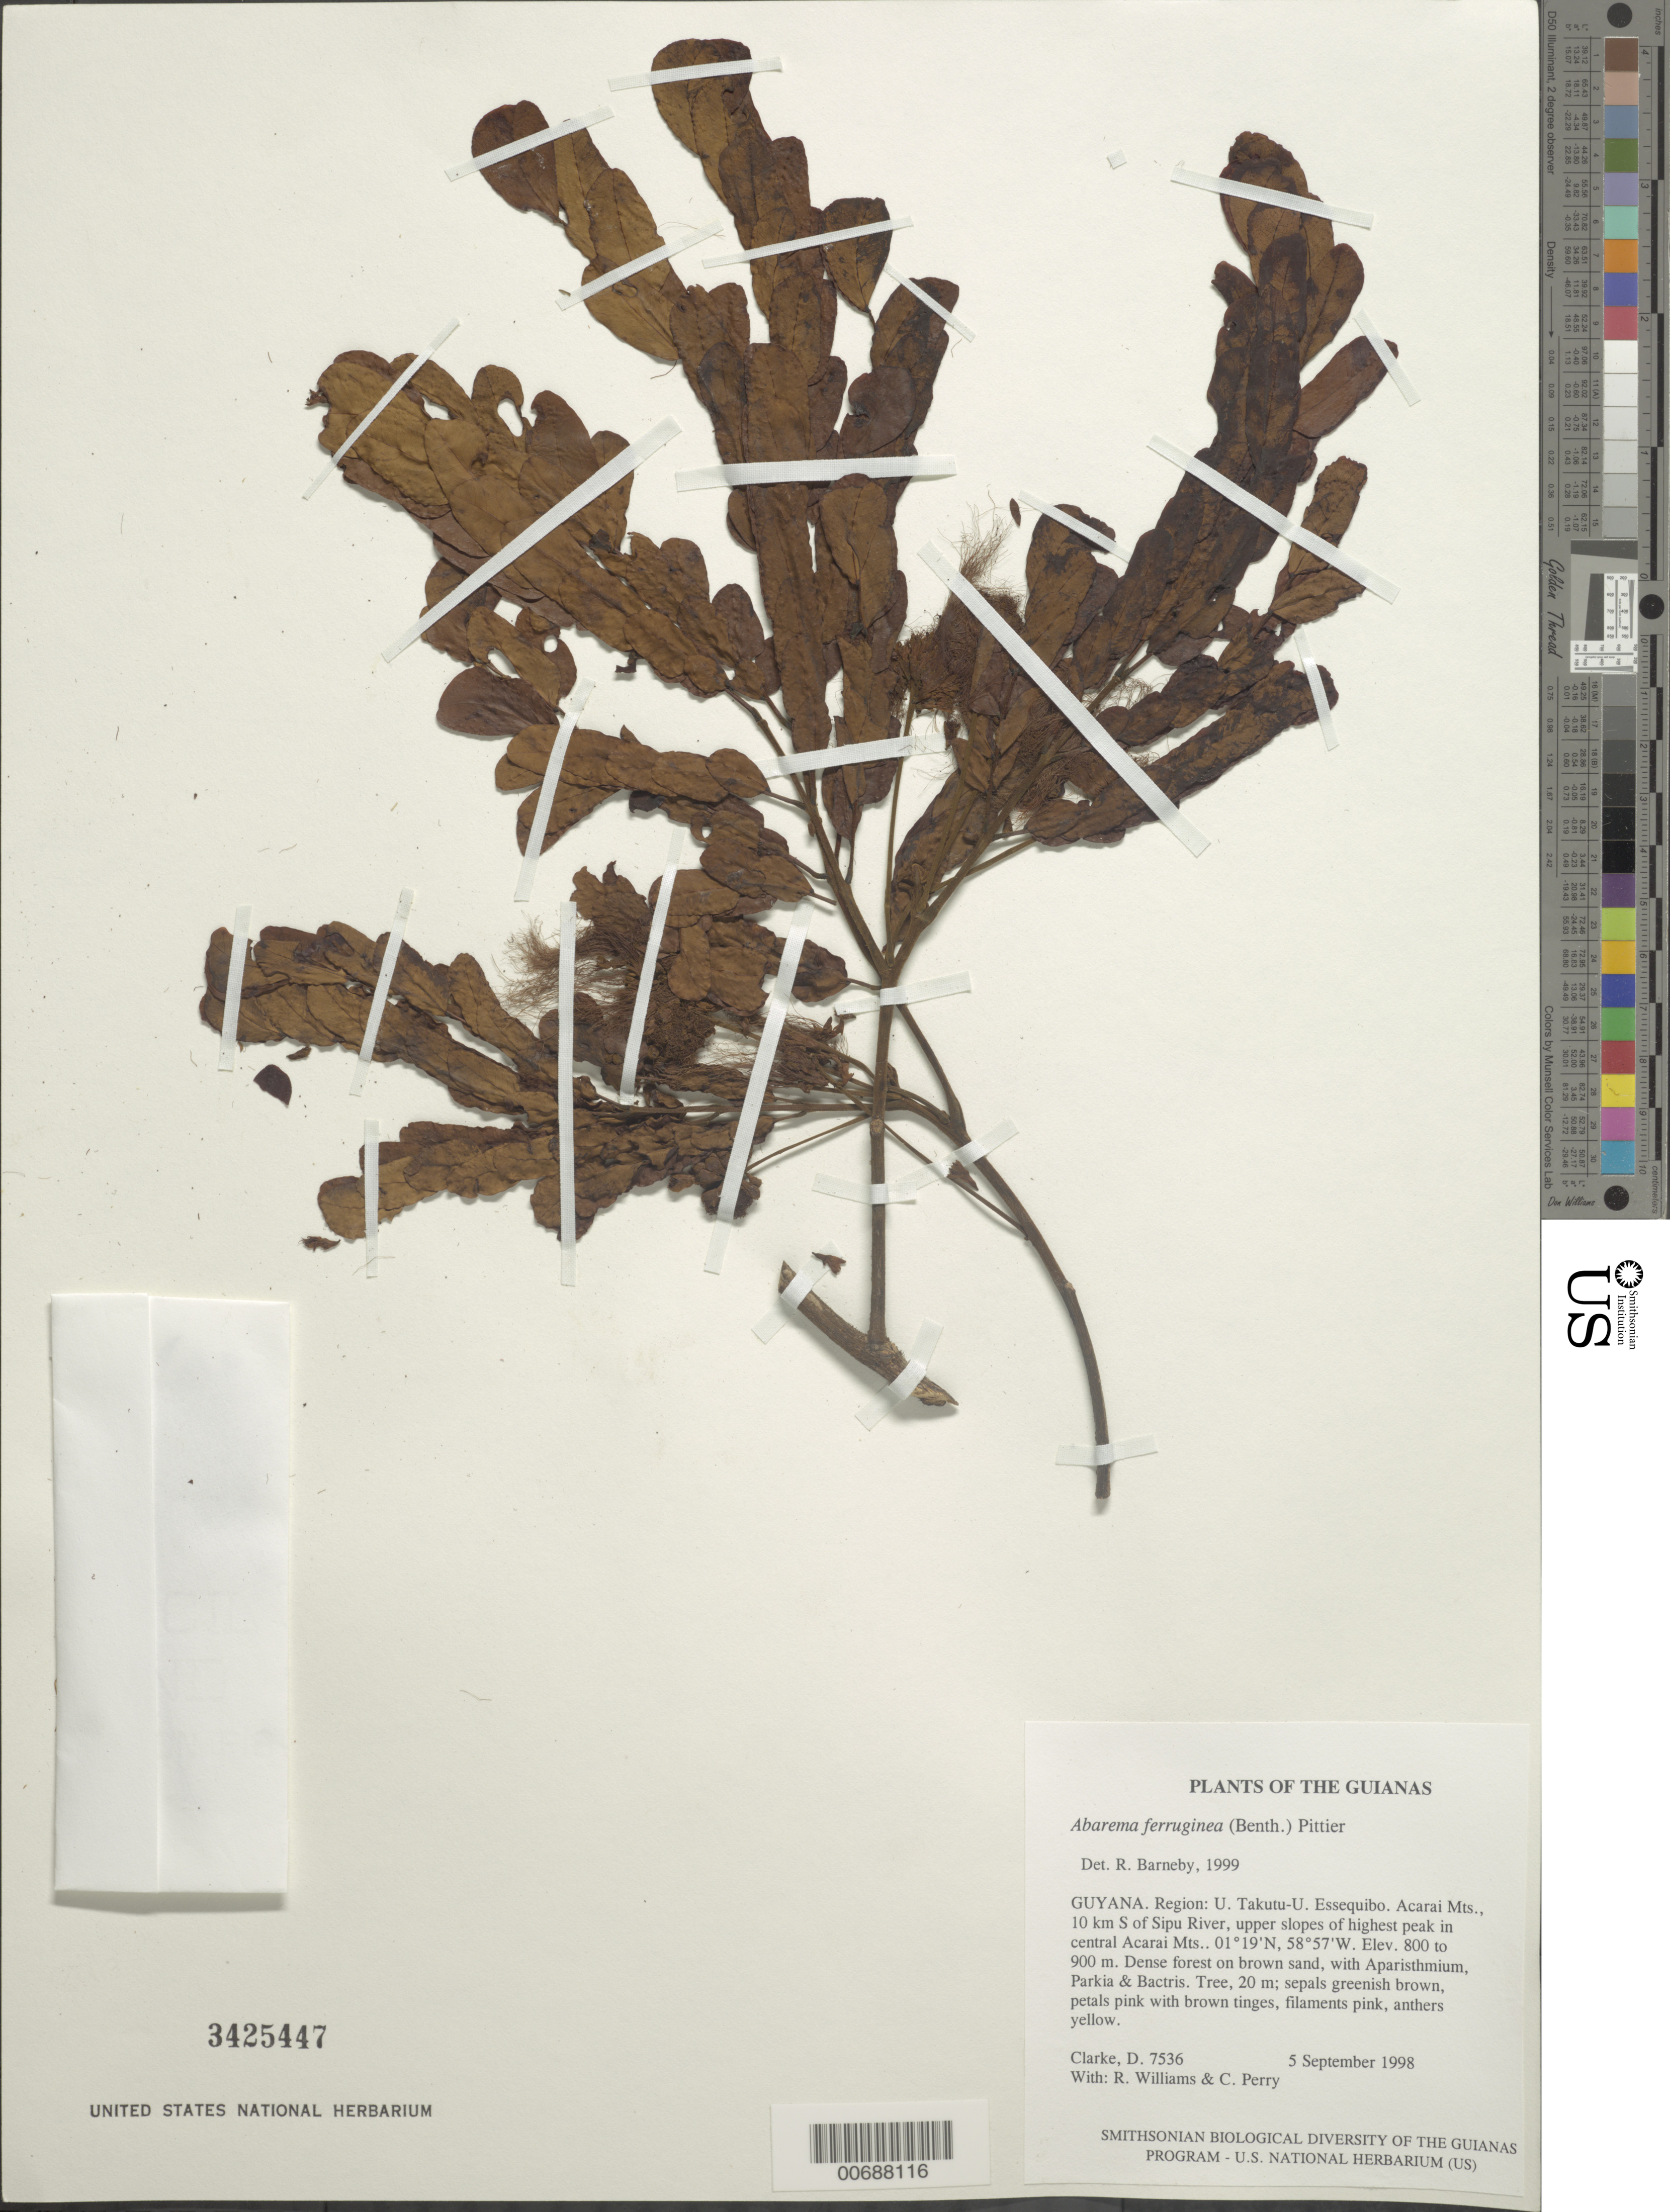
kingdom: Plantae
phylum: Tracheophyta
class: Magnoliopsida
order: Fabales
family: Fabaceae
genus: Abarema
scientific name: Abarema ferruginea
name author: (Benth.) Pittier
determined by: Barneby, Rupert C., (NY)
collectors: H. D. Clarke, R. Williams & C. Perry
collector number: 7536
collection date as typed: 5 September 1998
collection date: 1998-09-05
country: Guyana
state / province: U. Takutu-U. Essequibo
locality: Acarai Mts., 10 km S of Sipu River, upper slopes of highest peak in central Acarai Mts.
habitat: Dense forest on brown sand, with Aparisthmium, Parkia & Bactris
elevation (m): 800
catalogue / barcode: US 3425447